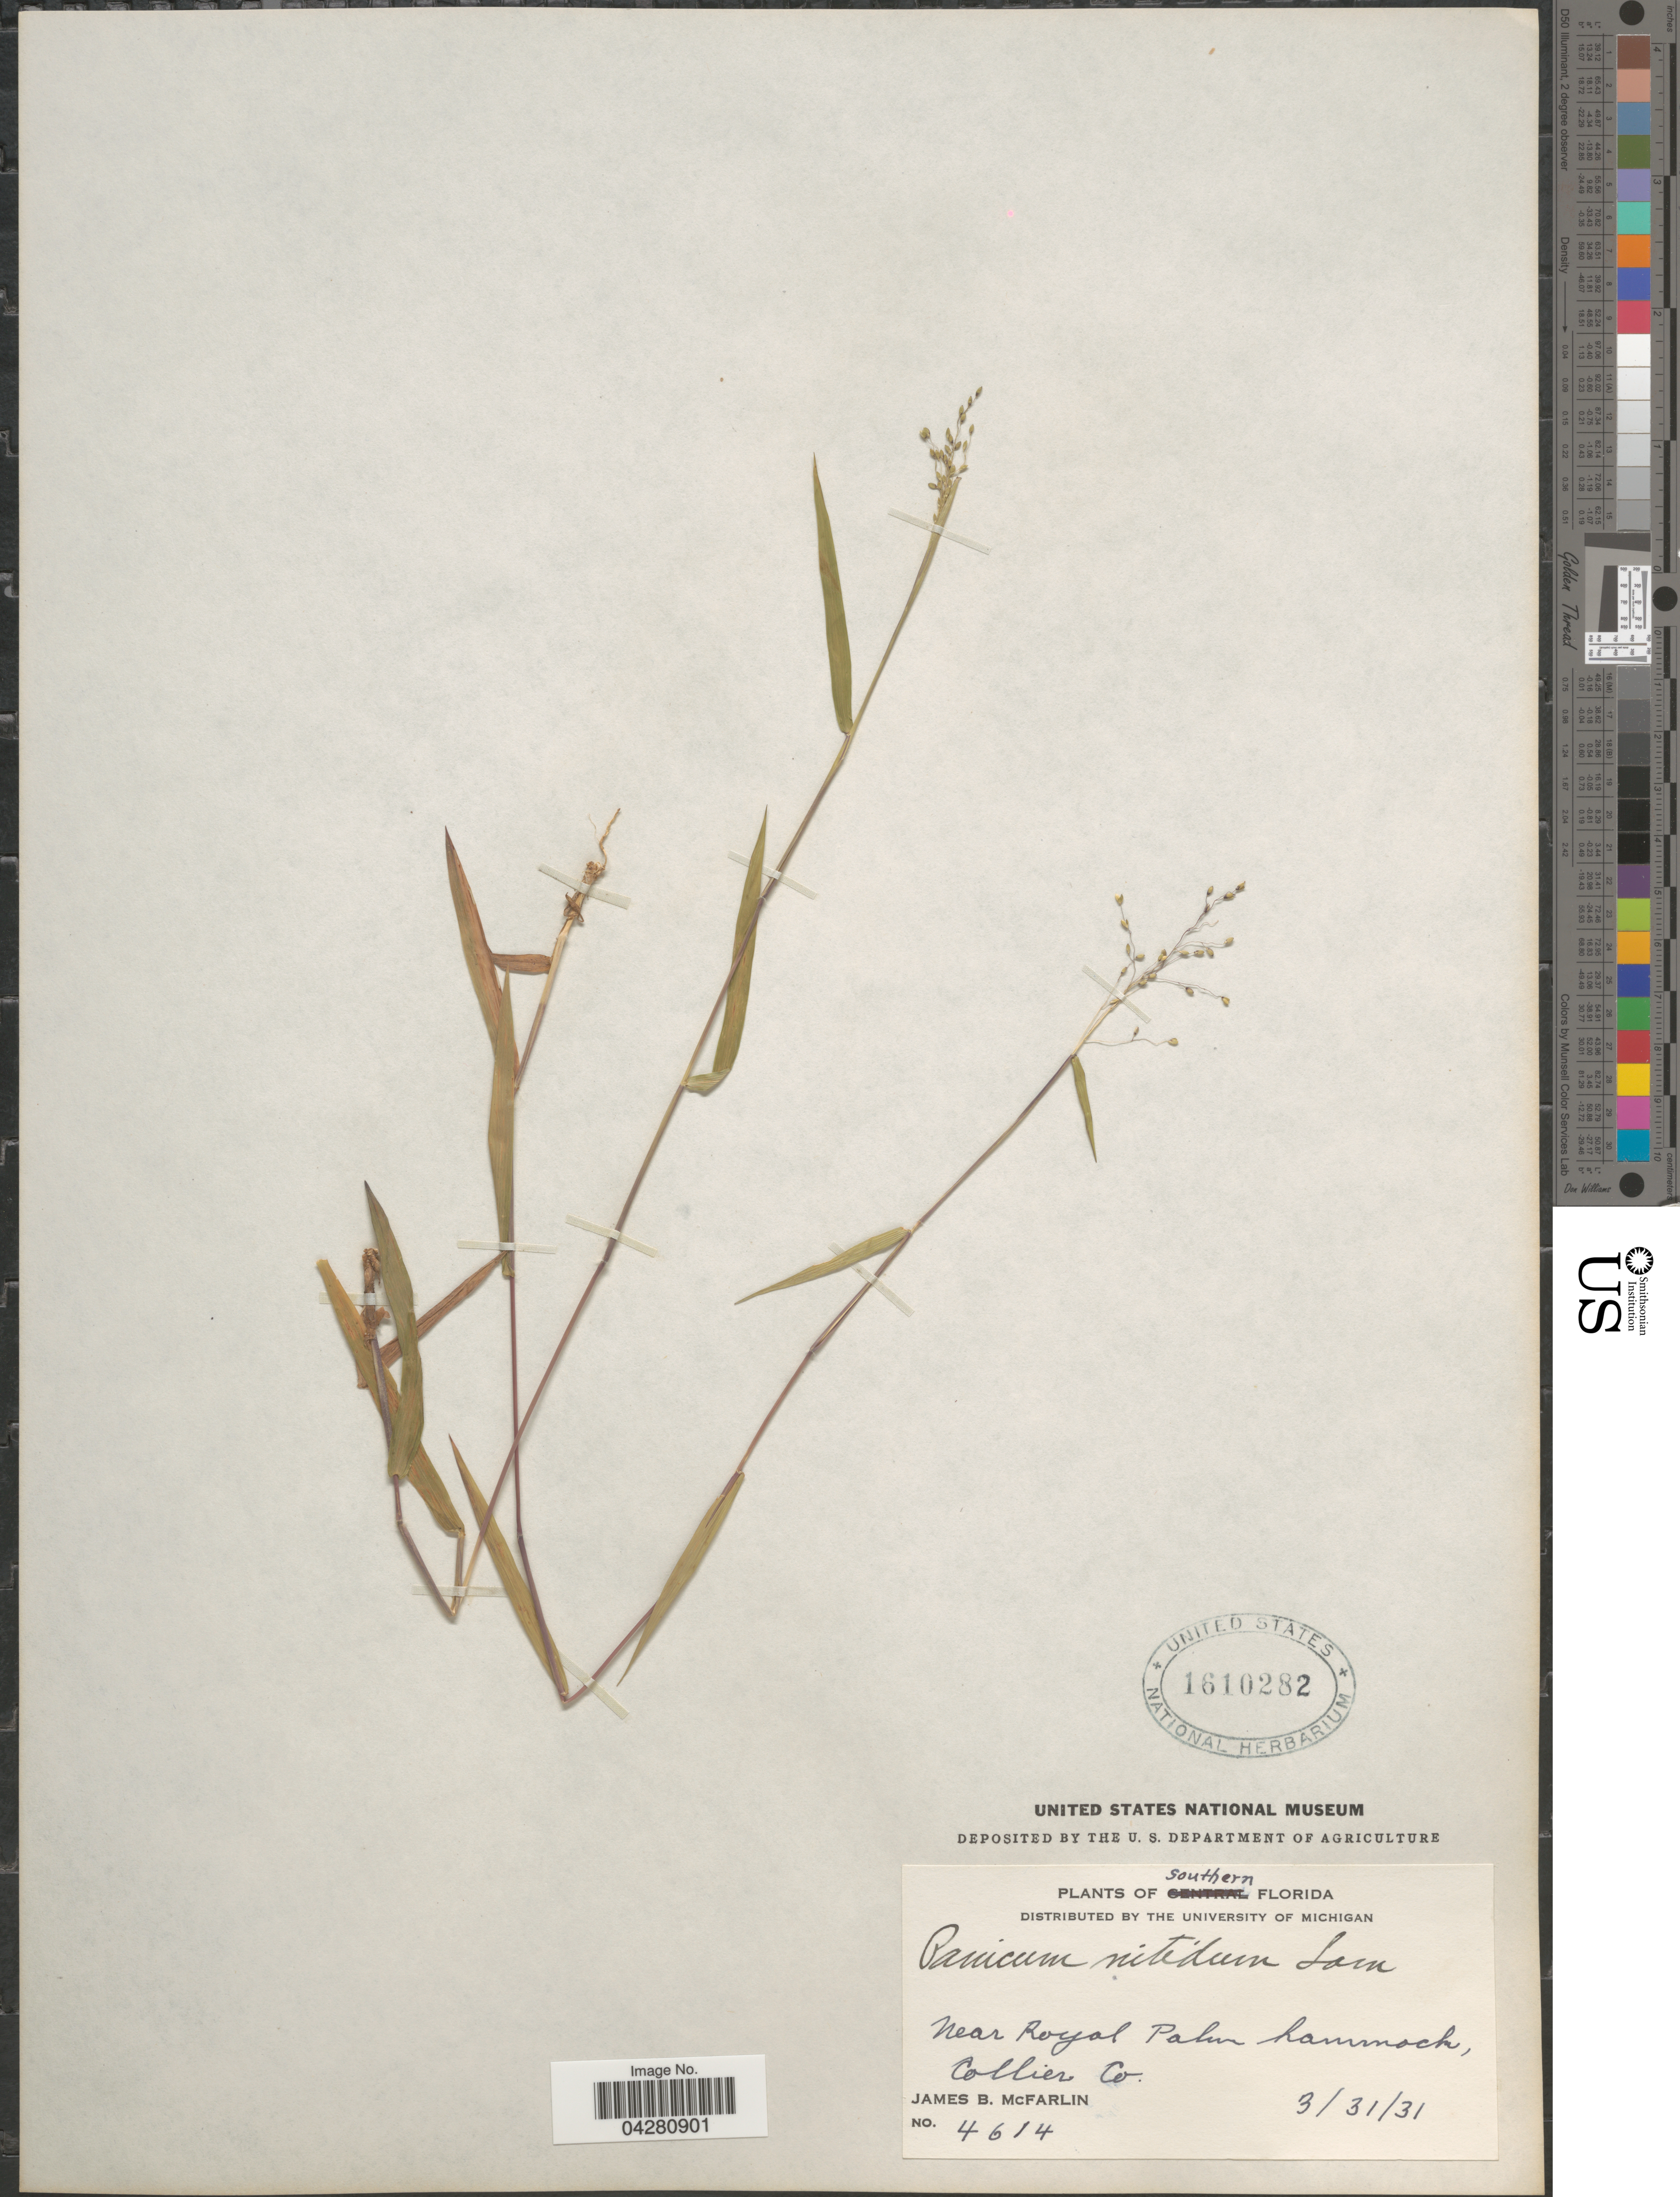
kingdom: Plantae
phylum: Tracheophyta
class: Liliopsida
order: Poales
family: Poaceae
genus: Dichanthelium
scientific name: Dichanthelium dichotomum var. dichotomum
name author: (L.) Gould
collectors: J. McFarlin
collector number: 4614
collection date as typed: Transcribed d/m/y: 31/3/31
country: United States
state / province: Florida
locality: Southern Florida. Near Royal Palm hammock, Collier Co.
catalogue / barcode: US 1610282